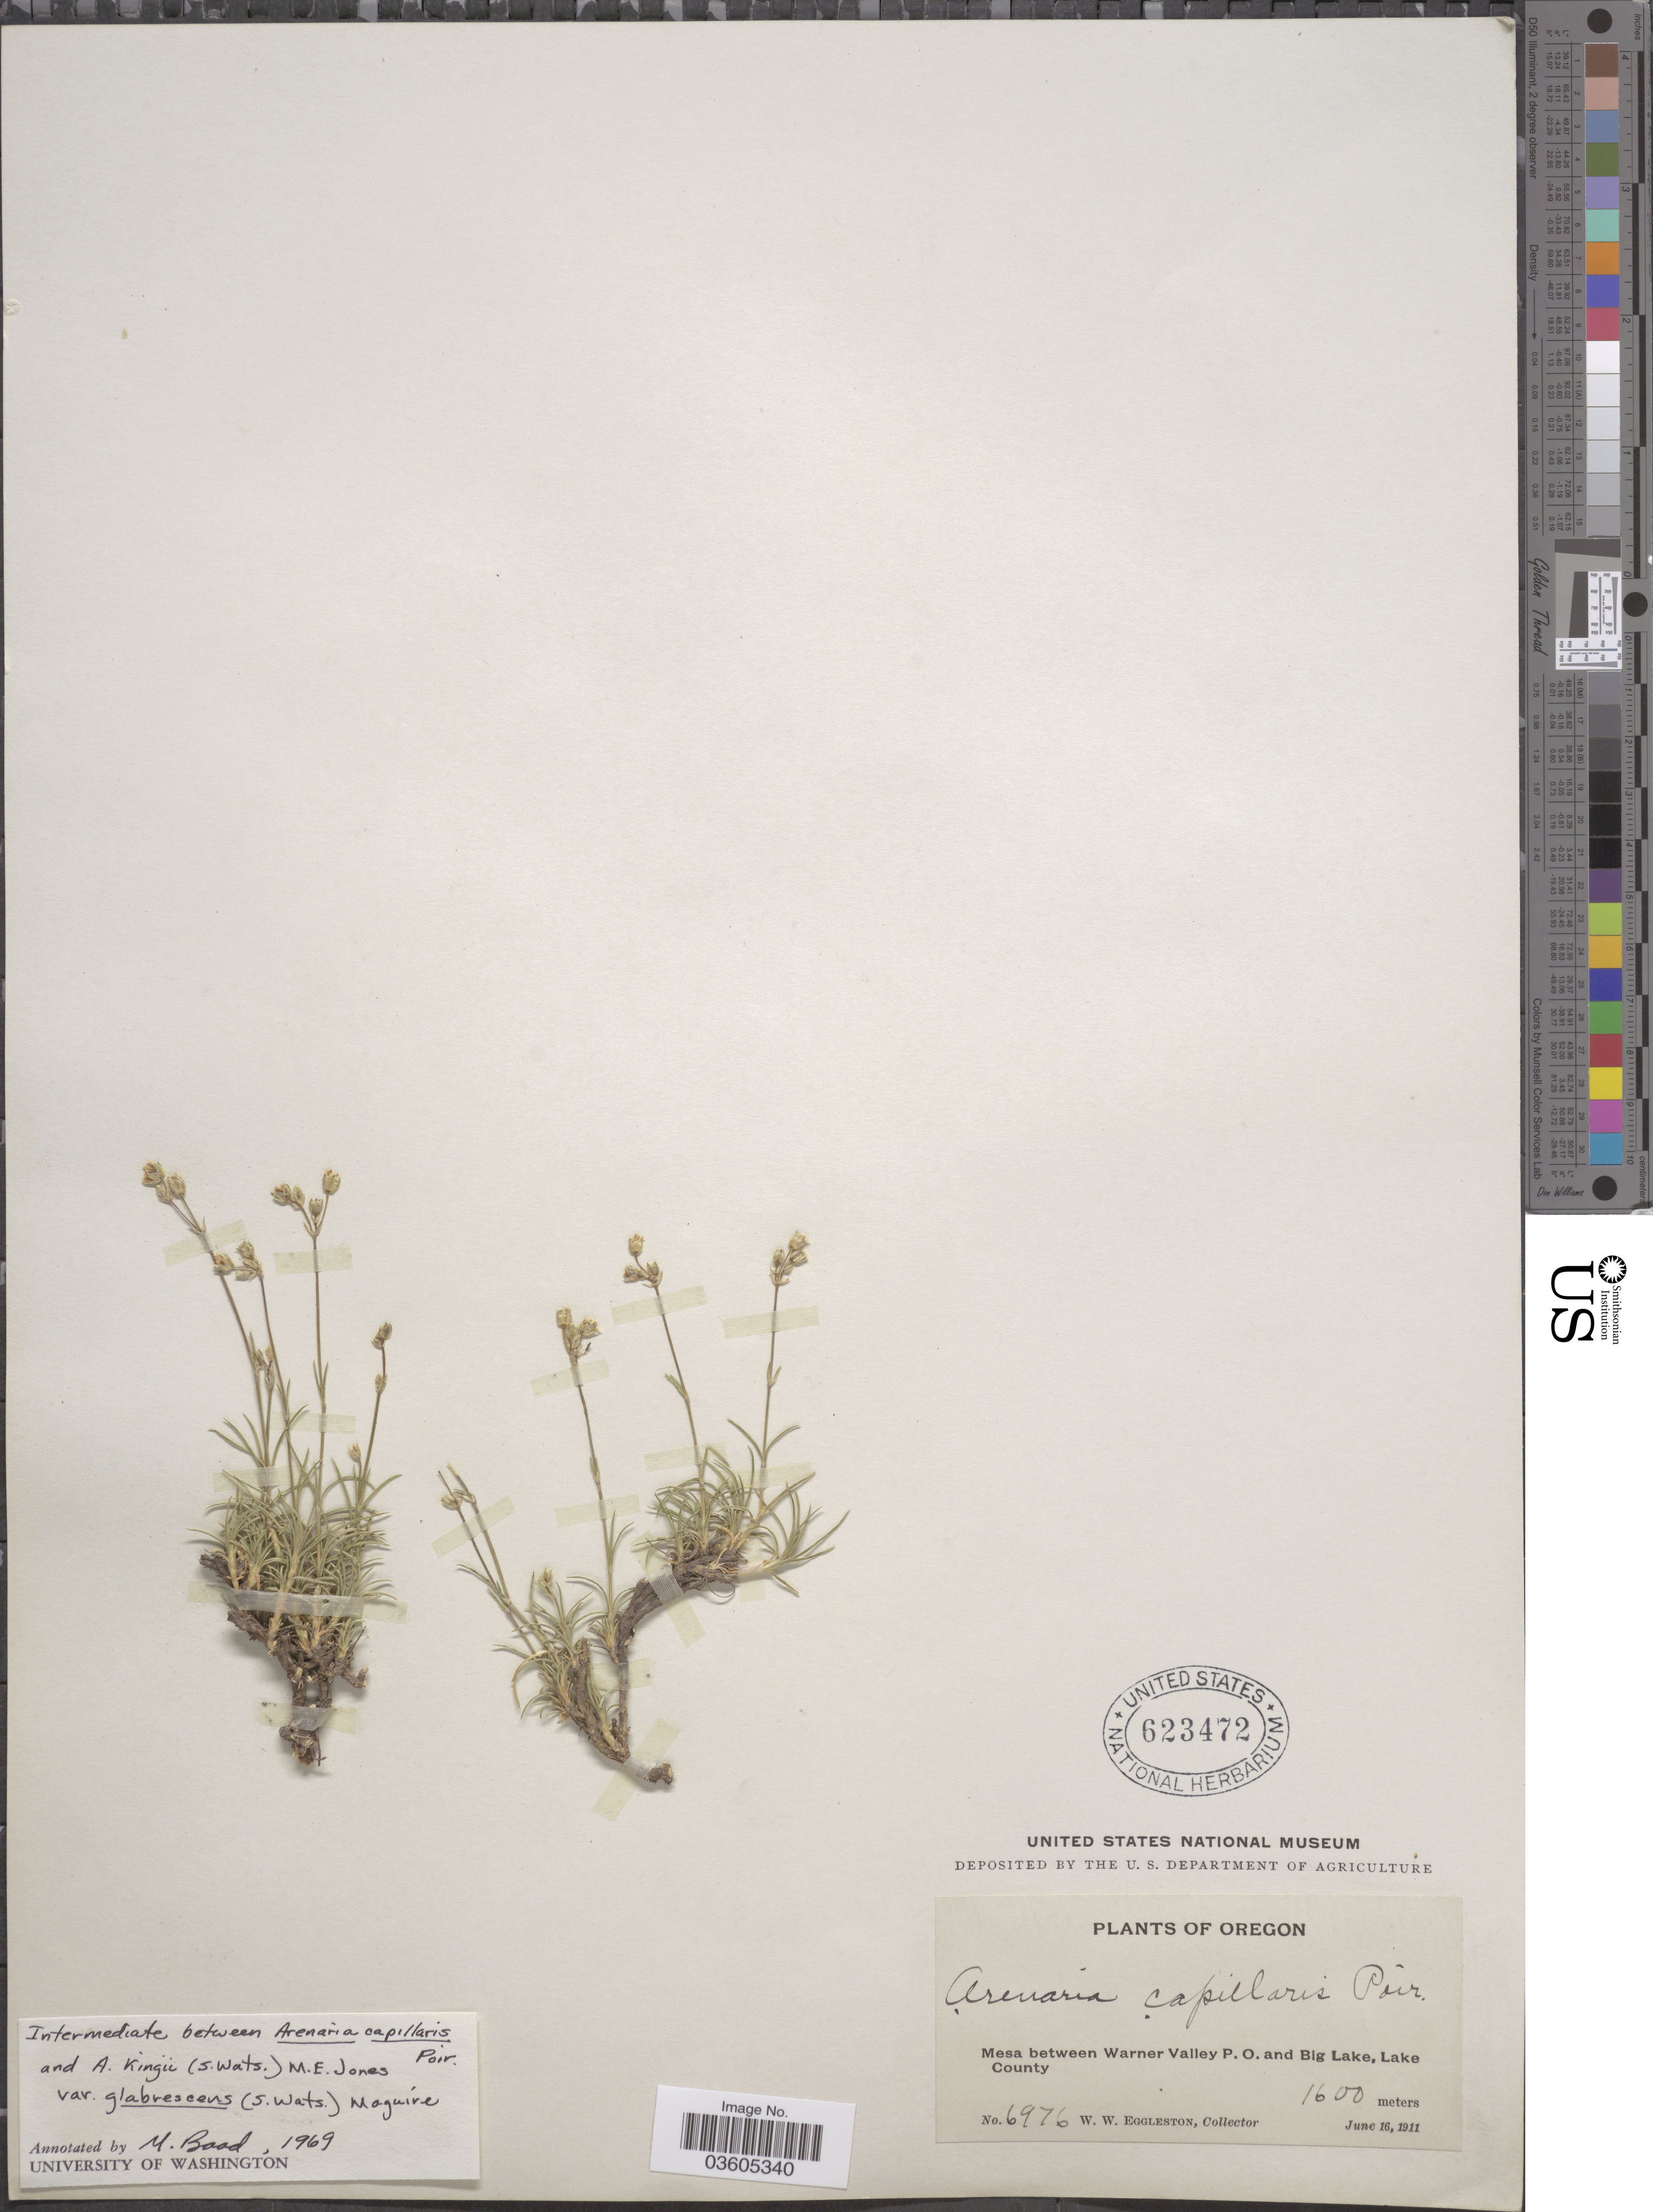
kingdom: Plantae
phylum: Tracheophyta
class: Magnoliopsida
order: Caryophyllales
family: Caryophyllaceae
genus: Eremogone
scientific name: Eremogone kingii var. glabrescens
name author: (S. Watson) Dorn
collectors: W. W. Eggleston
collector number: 6976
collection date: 1911-06-16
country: United States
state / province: Oregon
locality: Mesa between Warner Valley P. O. and Big Lake, Lake County.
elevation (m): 1600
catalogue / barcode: US 623472